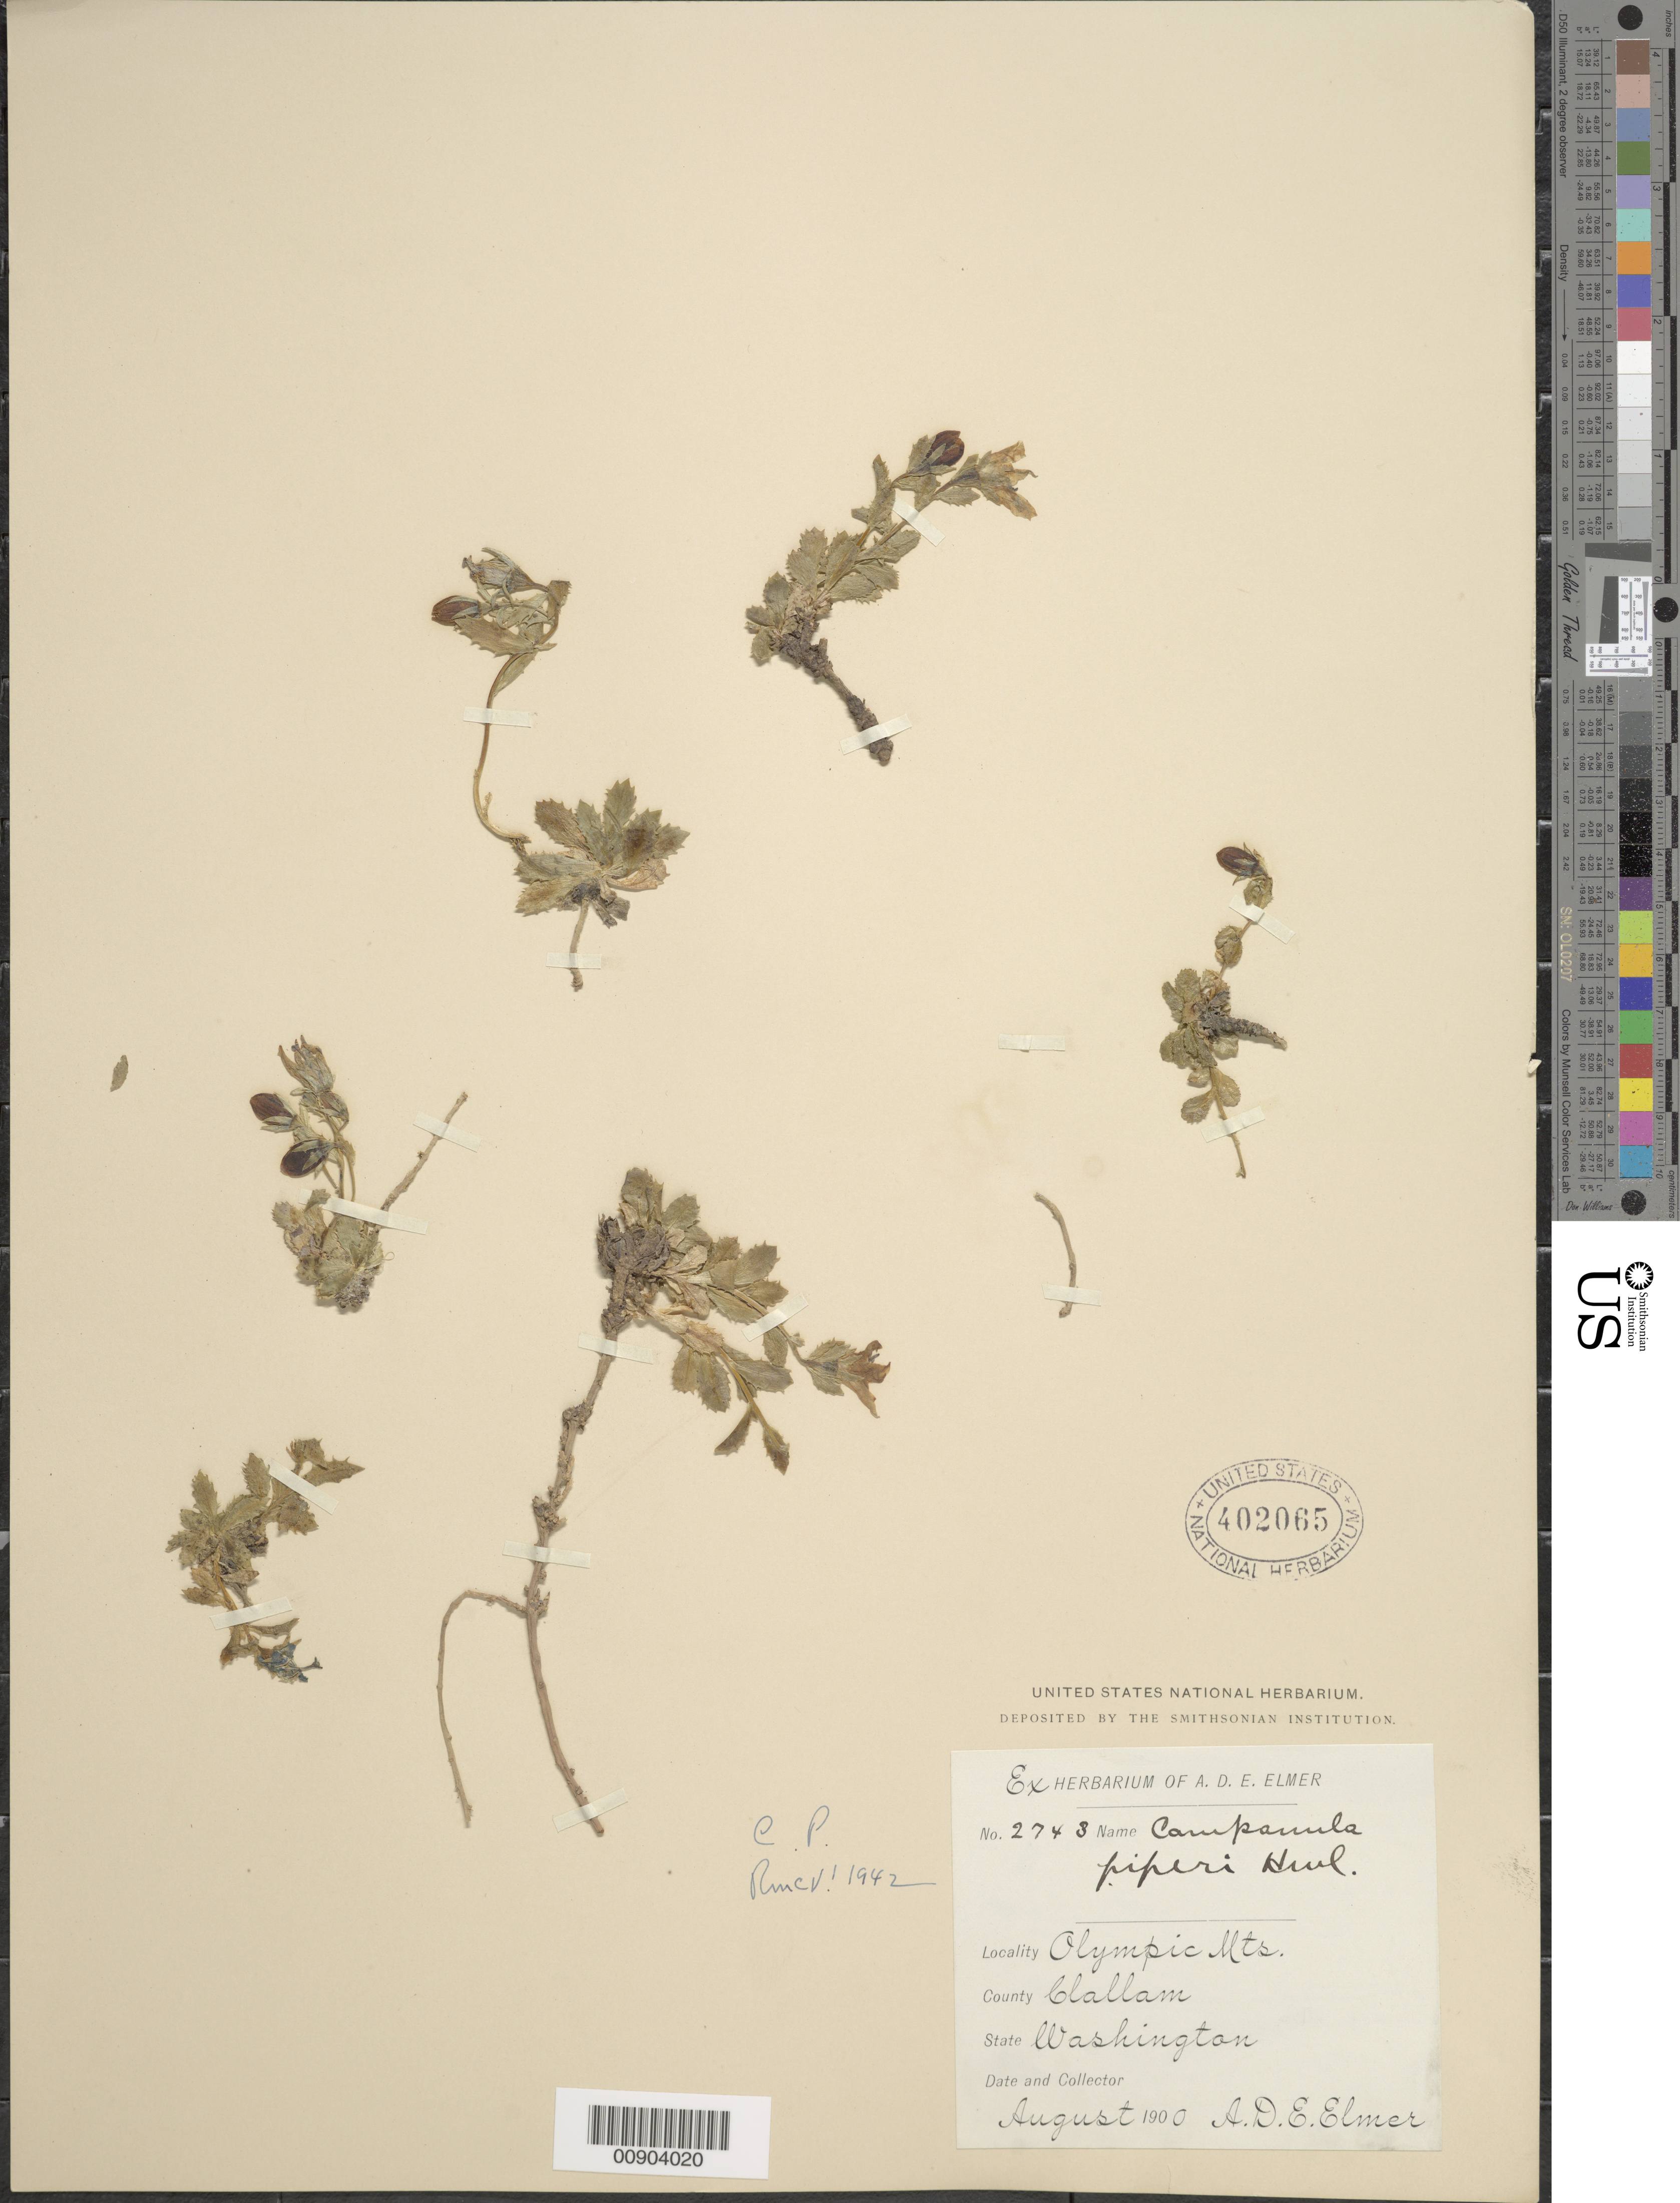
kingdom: Plantae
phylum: Tracheophyta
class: Magnoliopsida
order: Asterales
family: Campanulaceae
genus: Campanula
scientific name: Campanula piperi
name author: Howell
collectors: A. D. E. Elmer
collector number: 2743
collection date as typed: Aug 1900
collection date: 1900-08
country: United States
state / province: Washington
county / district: Clallam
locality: Olympic Mountains, Challam.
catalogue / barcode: US 402065